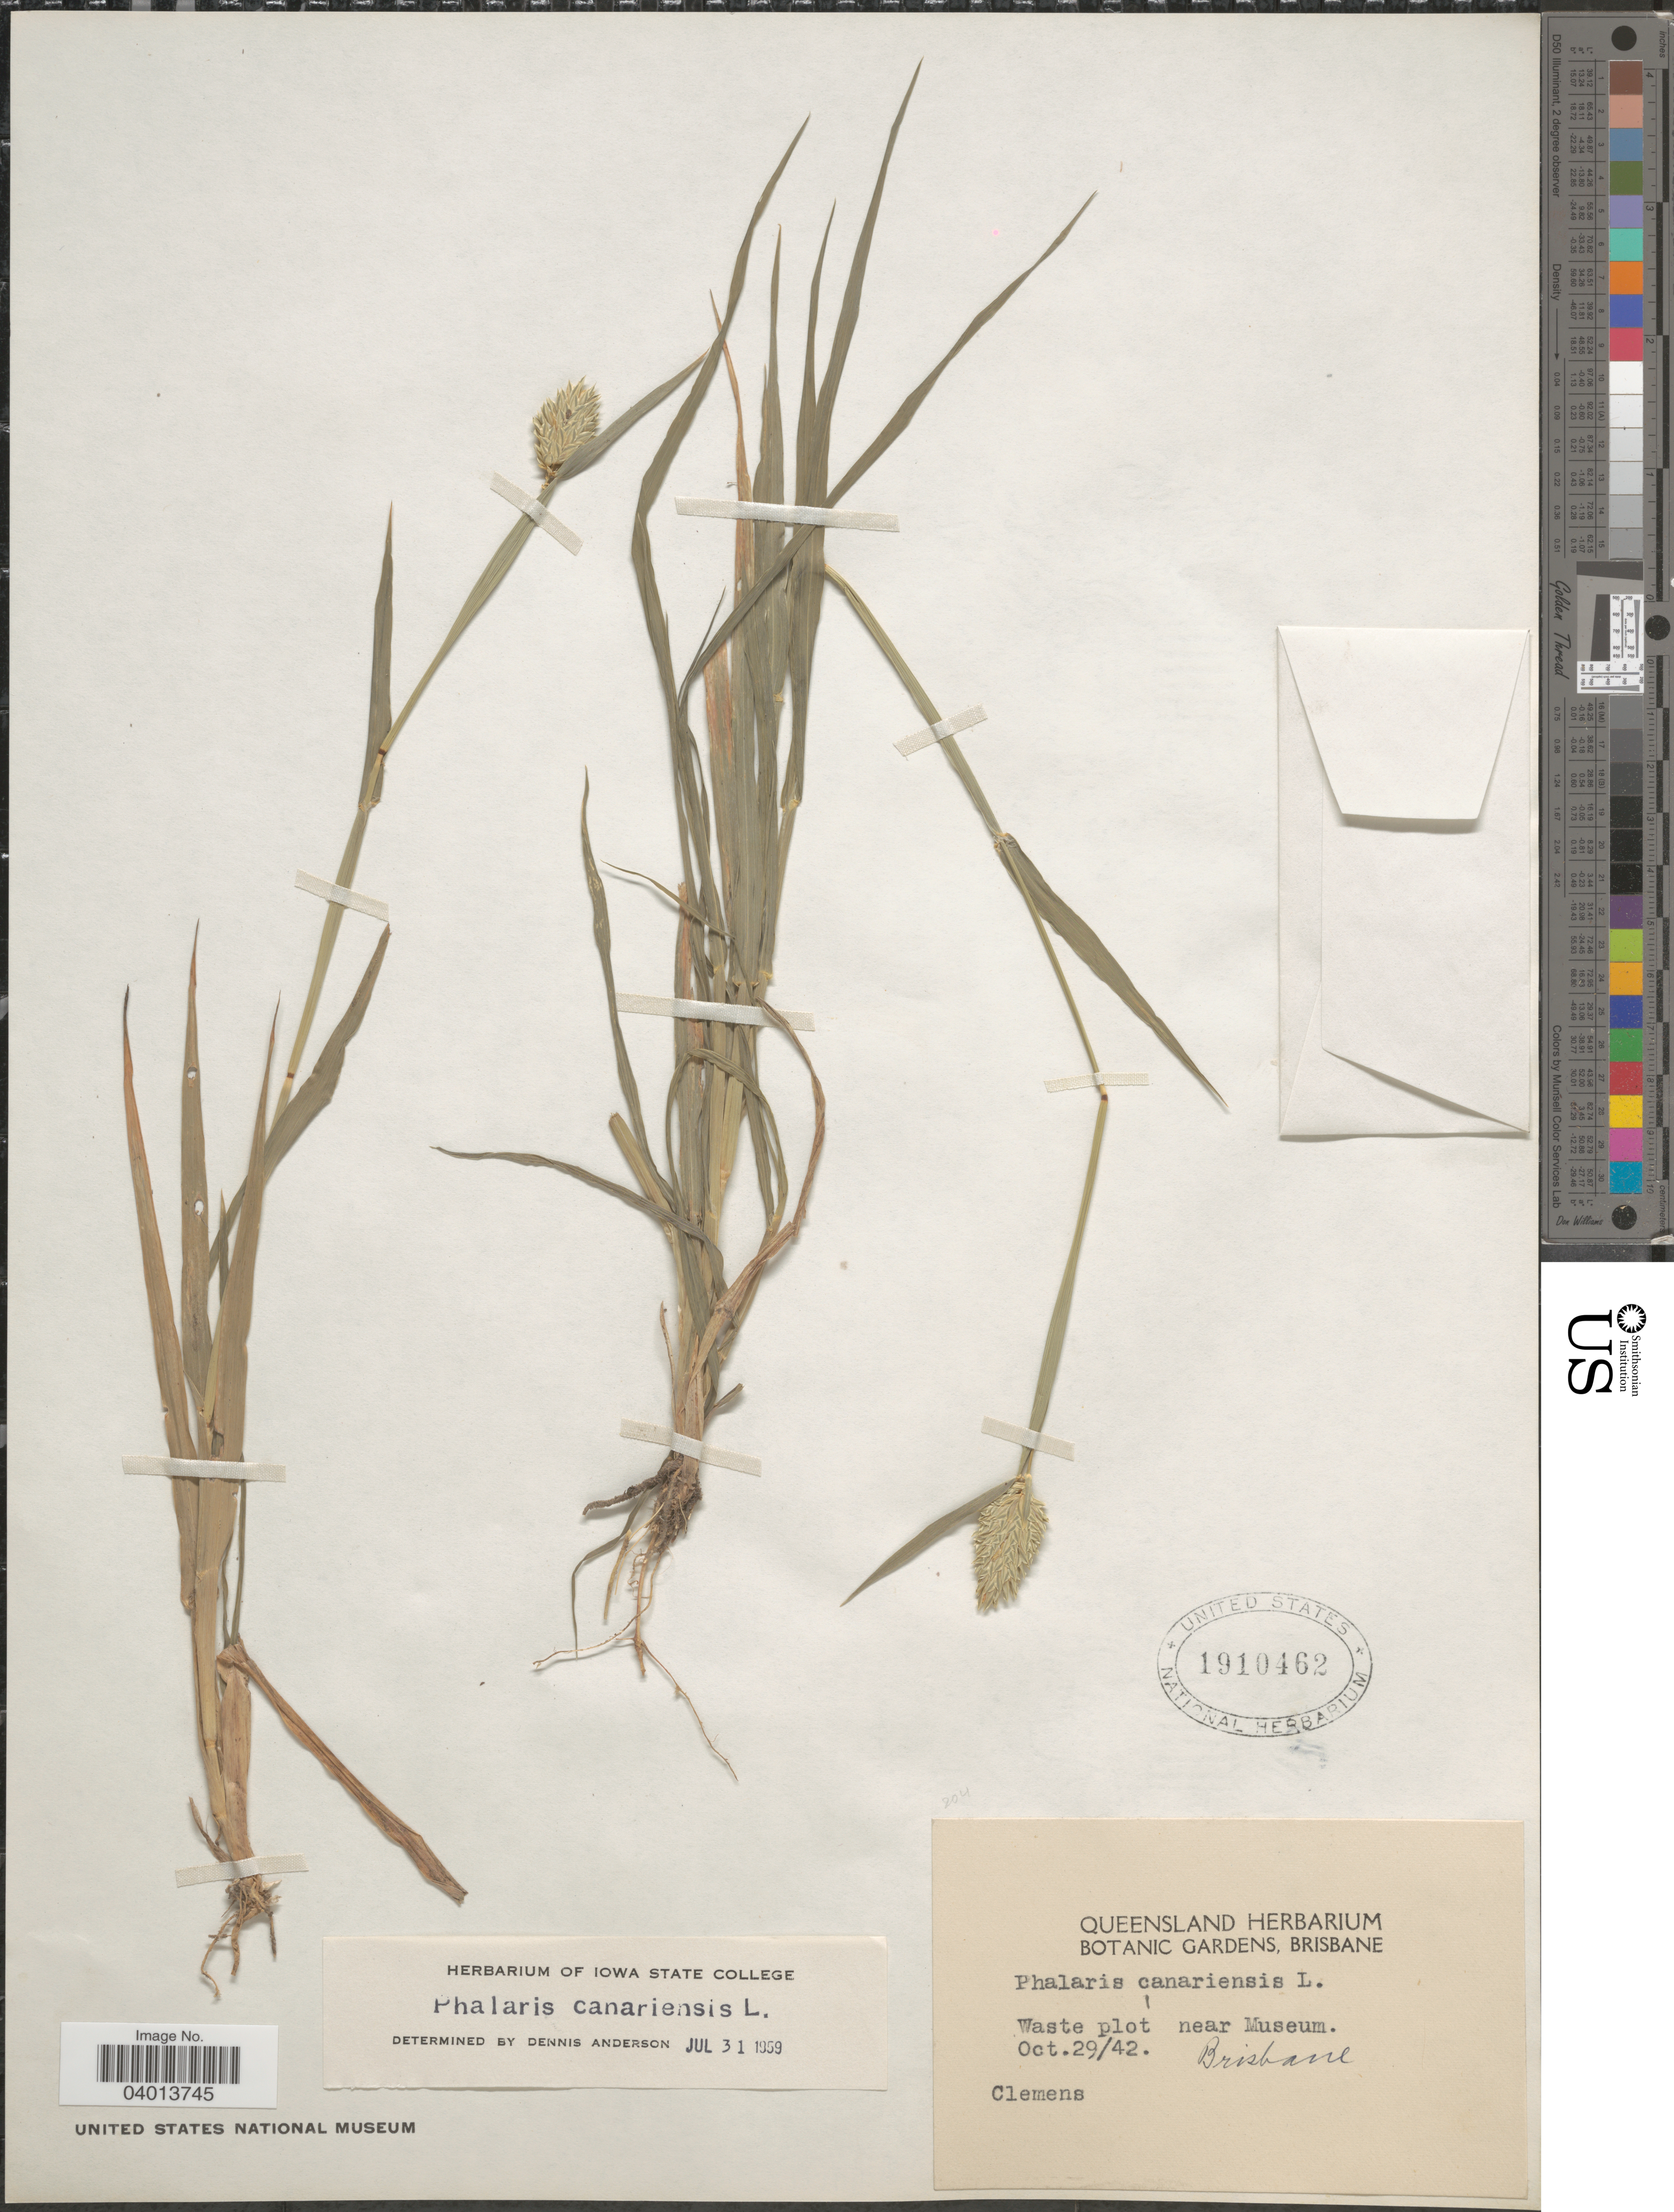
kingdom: Plantae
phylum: Tracheophyta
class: Liliopsida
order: Poales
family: Poaceae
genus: Phalaris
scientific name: Phalaris canariensis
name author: L.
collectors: -. Clemens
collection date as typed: Transcribed d/m/y: 29/10/42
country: Australia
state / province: Queensland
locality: Near Museum. Brisbane.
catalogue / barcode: US 1910462